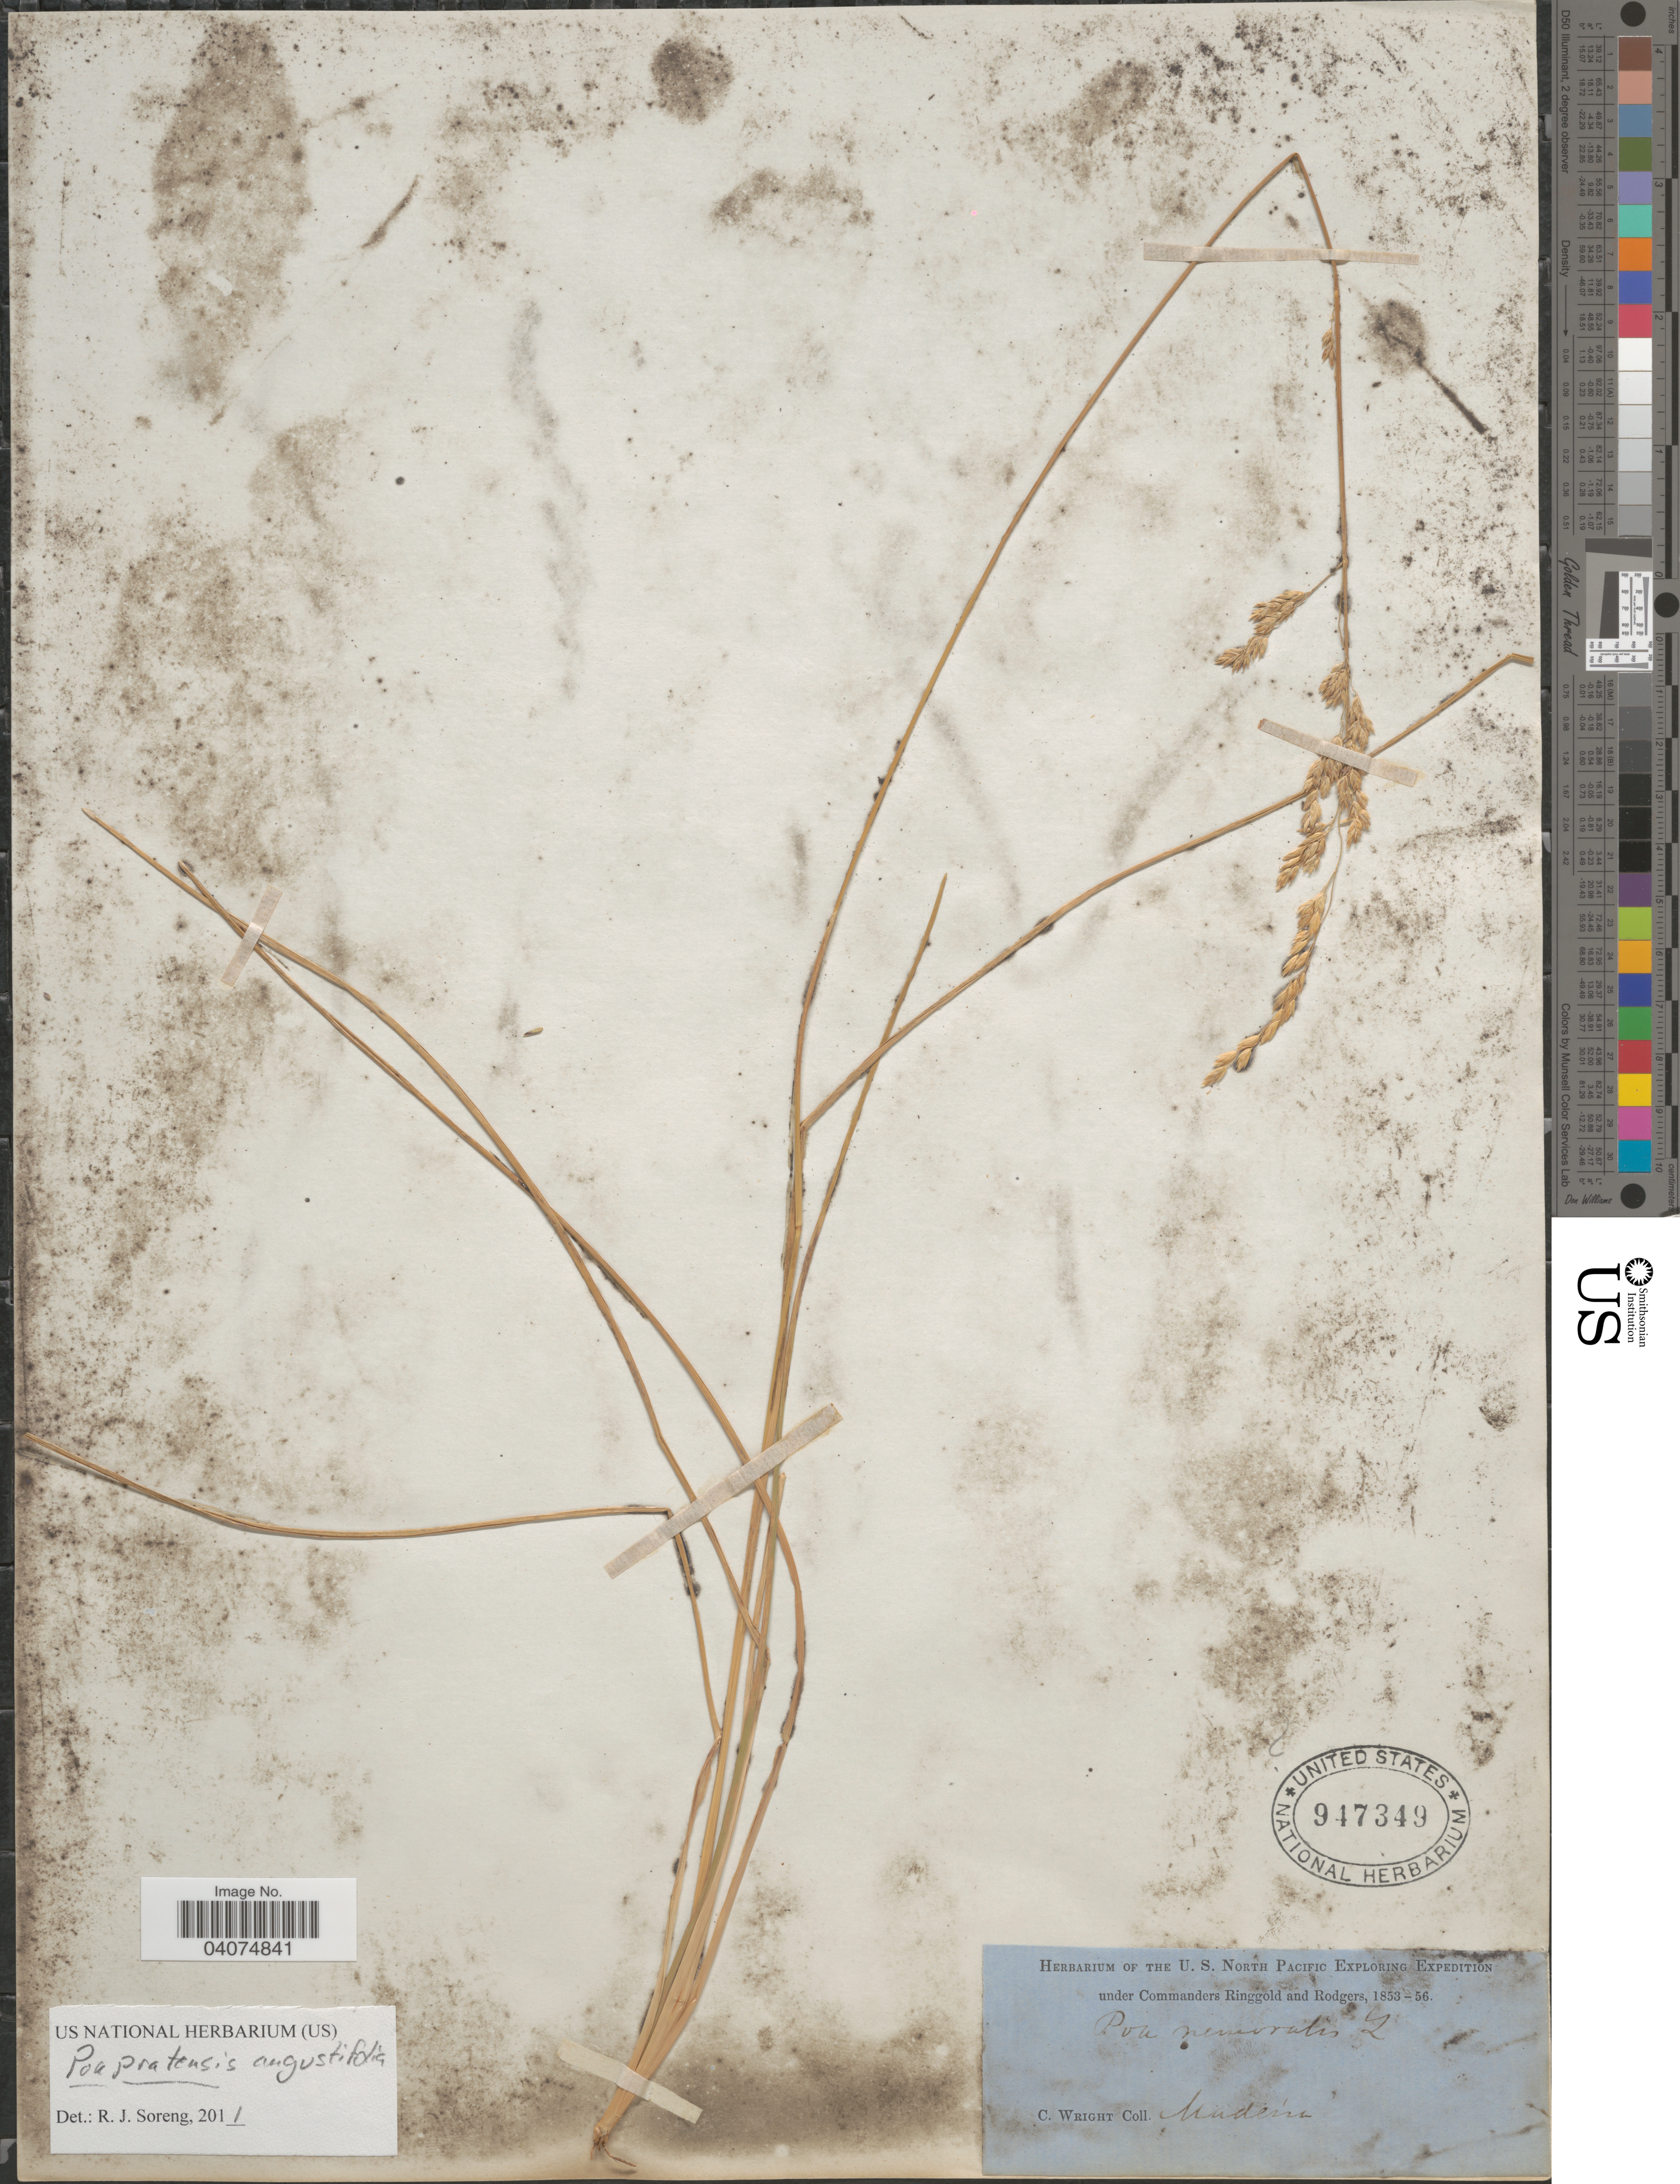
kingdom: Plantae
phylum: Tracheophyta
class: Liliopsida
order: Poales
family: Poaceae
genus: Poa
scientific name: Poa pratensis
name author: L.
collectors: C. Wright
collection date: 1853/1856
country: Portugal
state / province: Madeira (Aut. Reg.)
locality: Herbarium of the U. S. North Pacific Exploring Expedition.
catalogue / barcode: US 947349